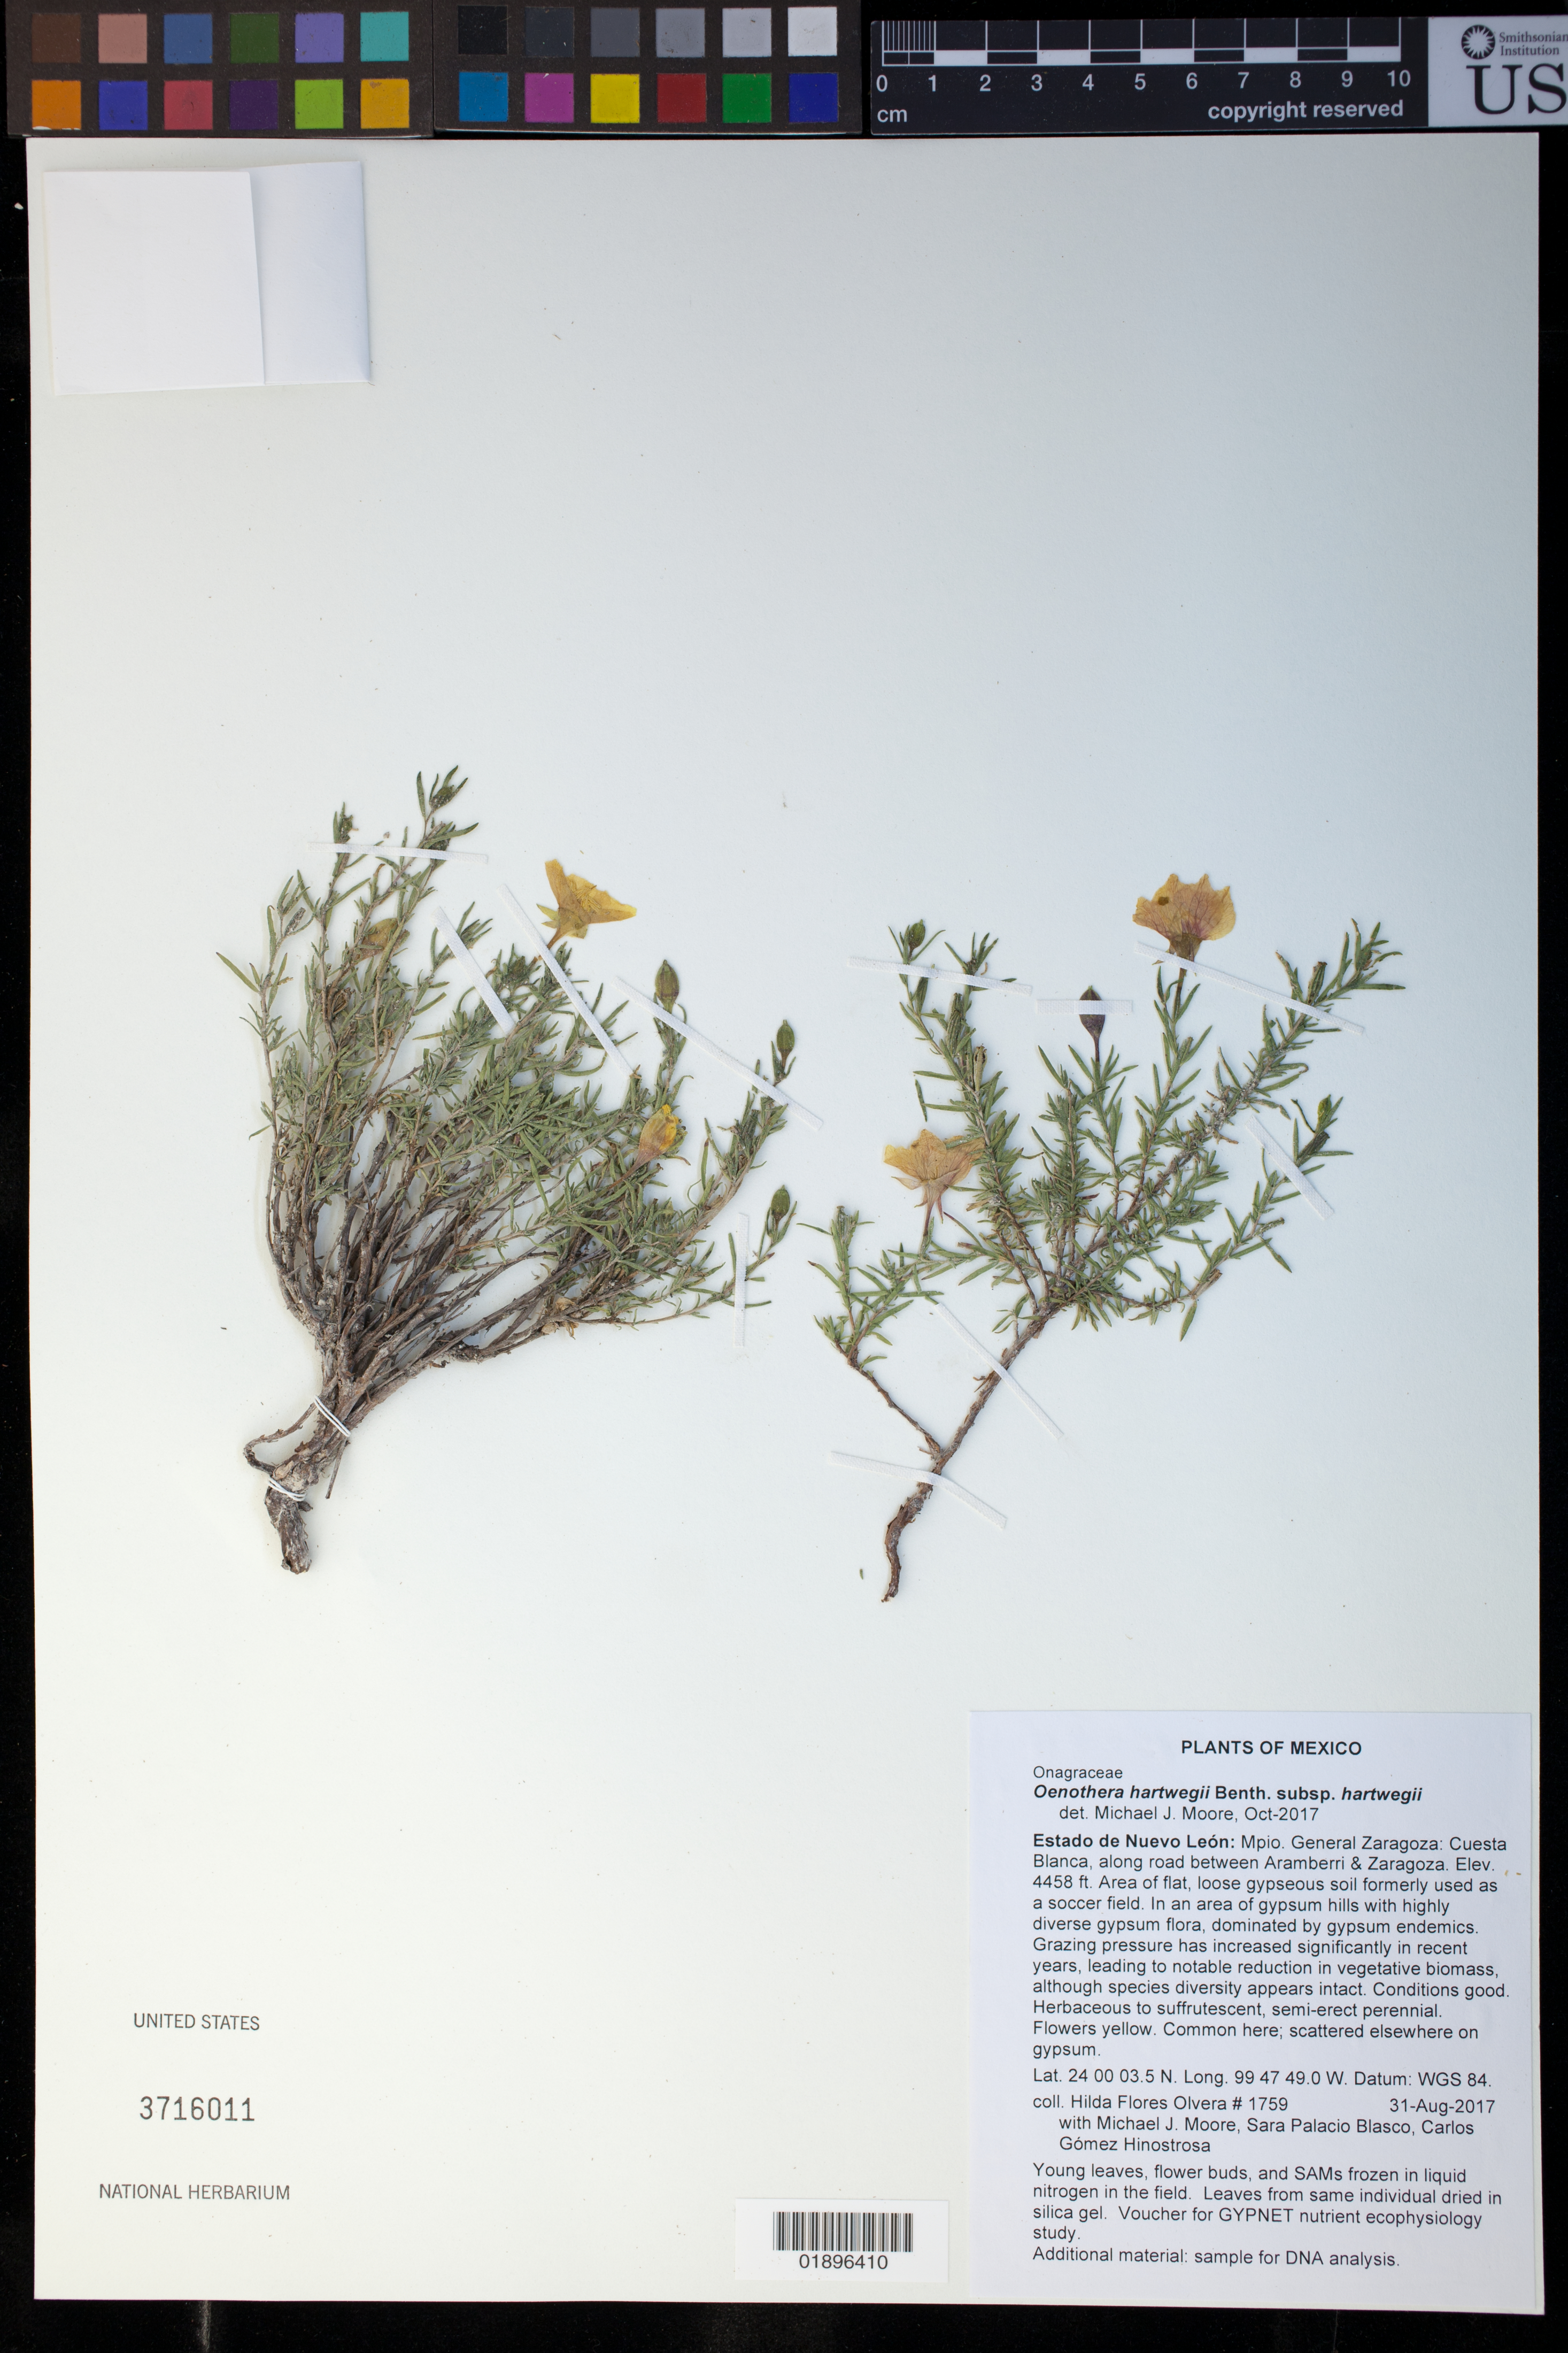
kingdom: Plantae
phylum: Tracheophyta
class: Magnoliopsida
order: Myrtales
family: Onagraceae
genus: Oenothera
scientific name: Oenothera hartwegii subsp. hartwegii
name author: Benth.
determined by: Moore, M. J., Associate Professor (OC), Oberlin College (UNITED STATES)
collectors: H. Flores Olvera, M. J. Moore, S. Palacio Blasco & C. Gómez Hinostrosa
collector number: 1759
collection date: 2017-08-31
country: Mexico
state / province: Nuevo León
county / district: General Zaragoza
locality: Cuesta Blanca, along road between Aramberri & Zaragoza.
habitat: Area of flat, loose gypseous soil formerly used as a soccer field. In an area of gypsum hills with highly diverse gypsum flora, dominated by gypsum endemics. Grazing pressure has increased significantly in recent years, leading to notable reduction in vegetative biomass, although species diversity appears intact.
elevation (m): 1359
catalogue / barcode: US 3716011